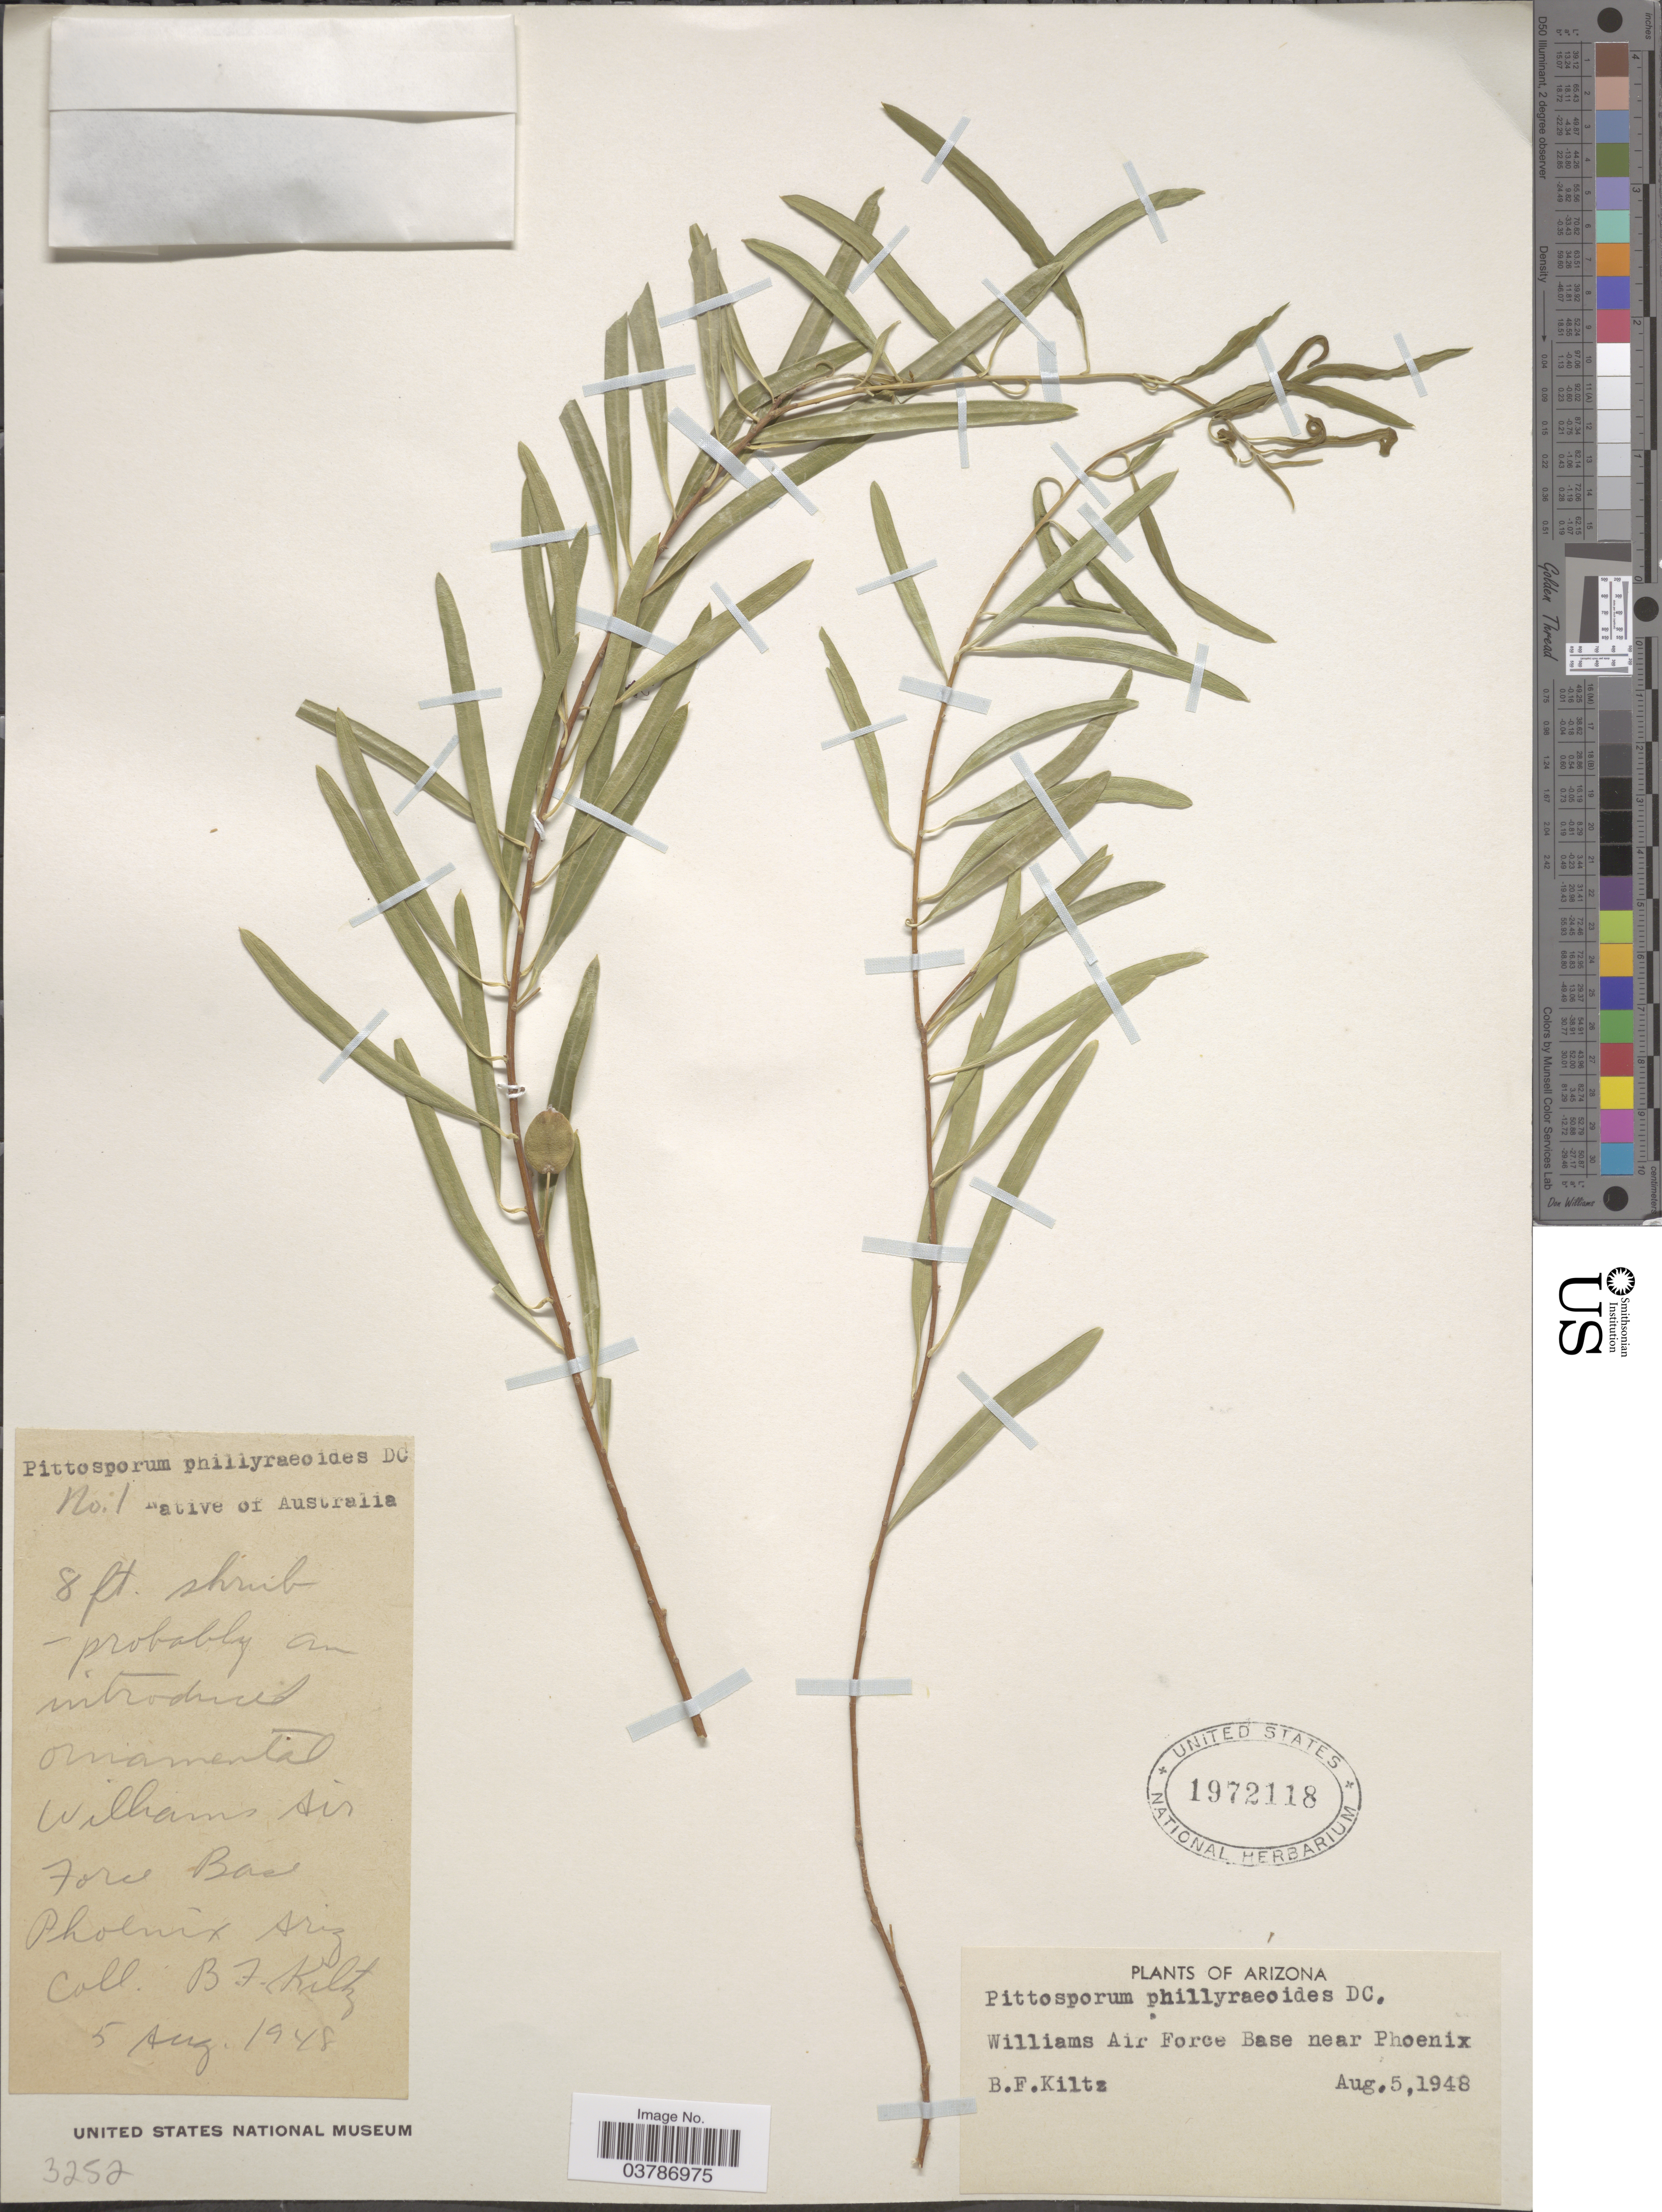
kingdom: Plantae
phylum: Tracheophyta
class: Magnoliopsida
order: Apiales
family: Pittosporaceae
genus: Pittosporum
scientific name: Pittosporum phillyreoides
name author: DC.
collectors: B. Kiltz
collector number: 1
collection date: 1948-08-05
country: United States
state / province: Arizona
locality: Williams Air Force Base near Phoenix.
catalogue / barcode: US 1972118